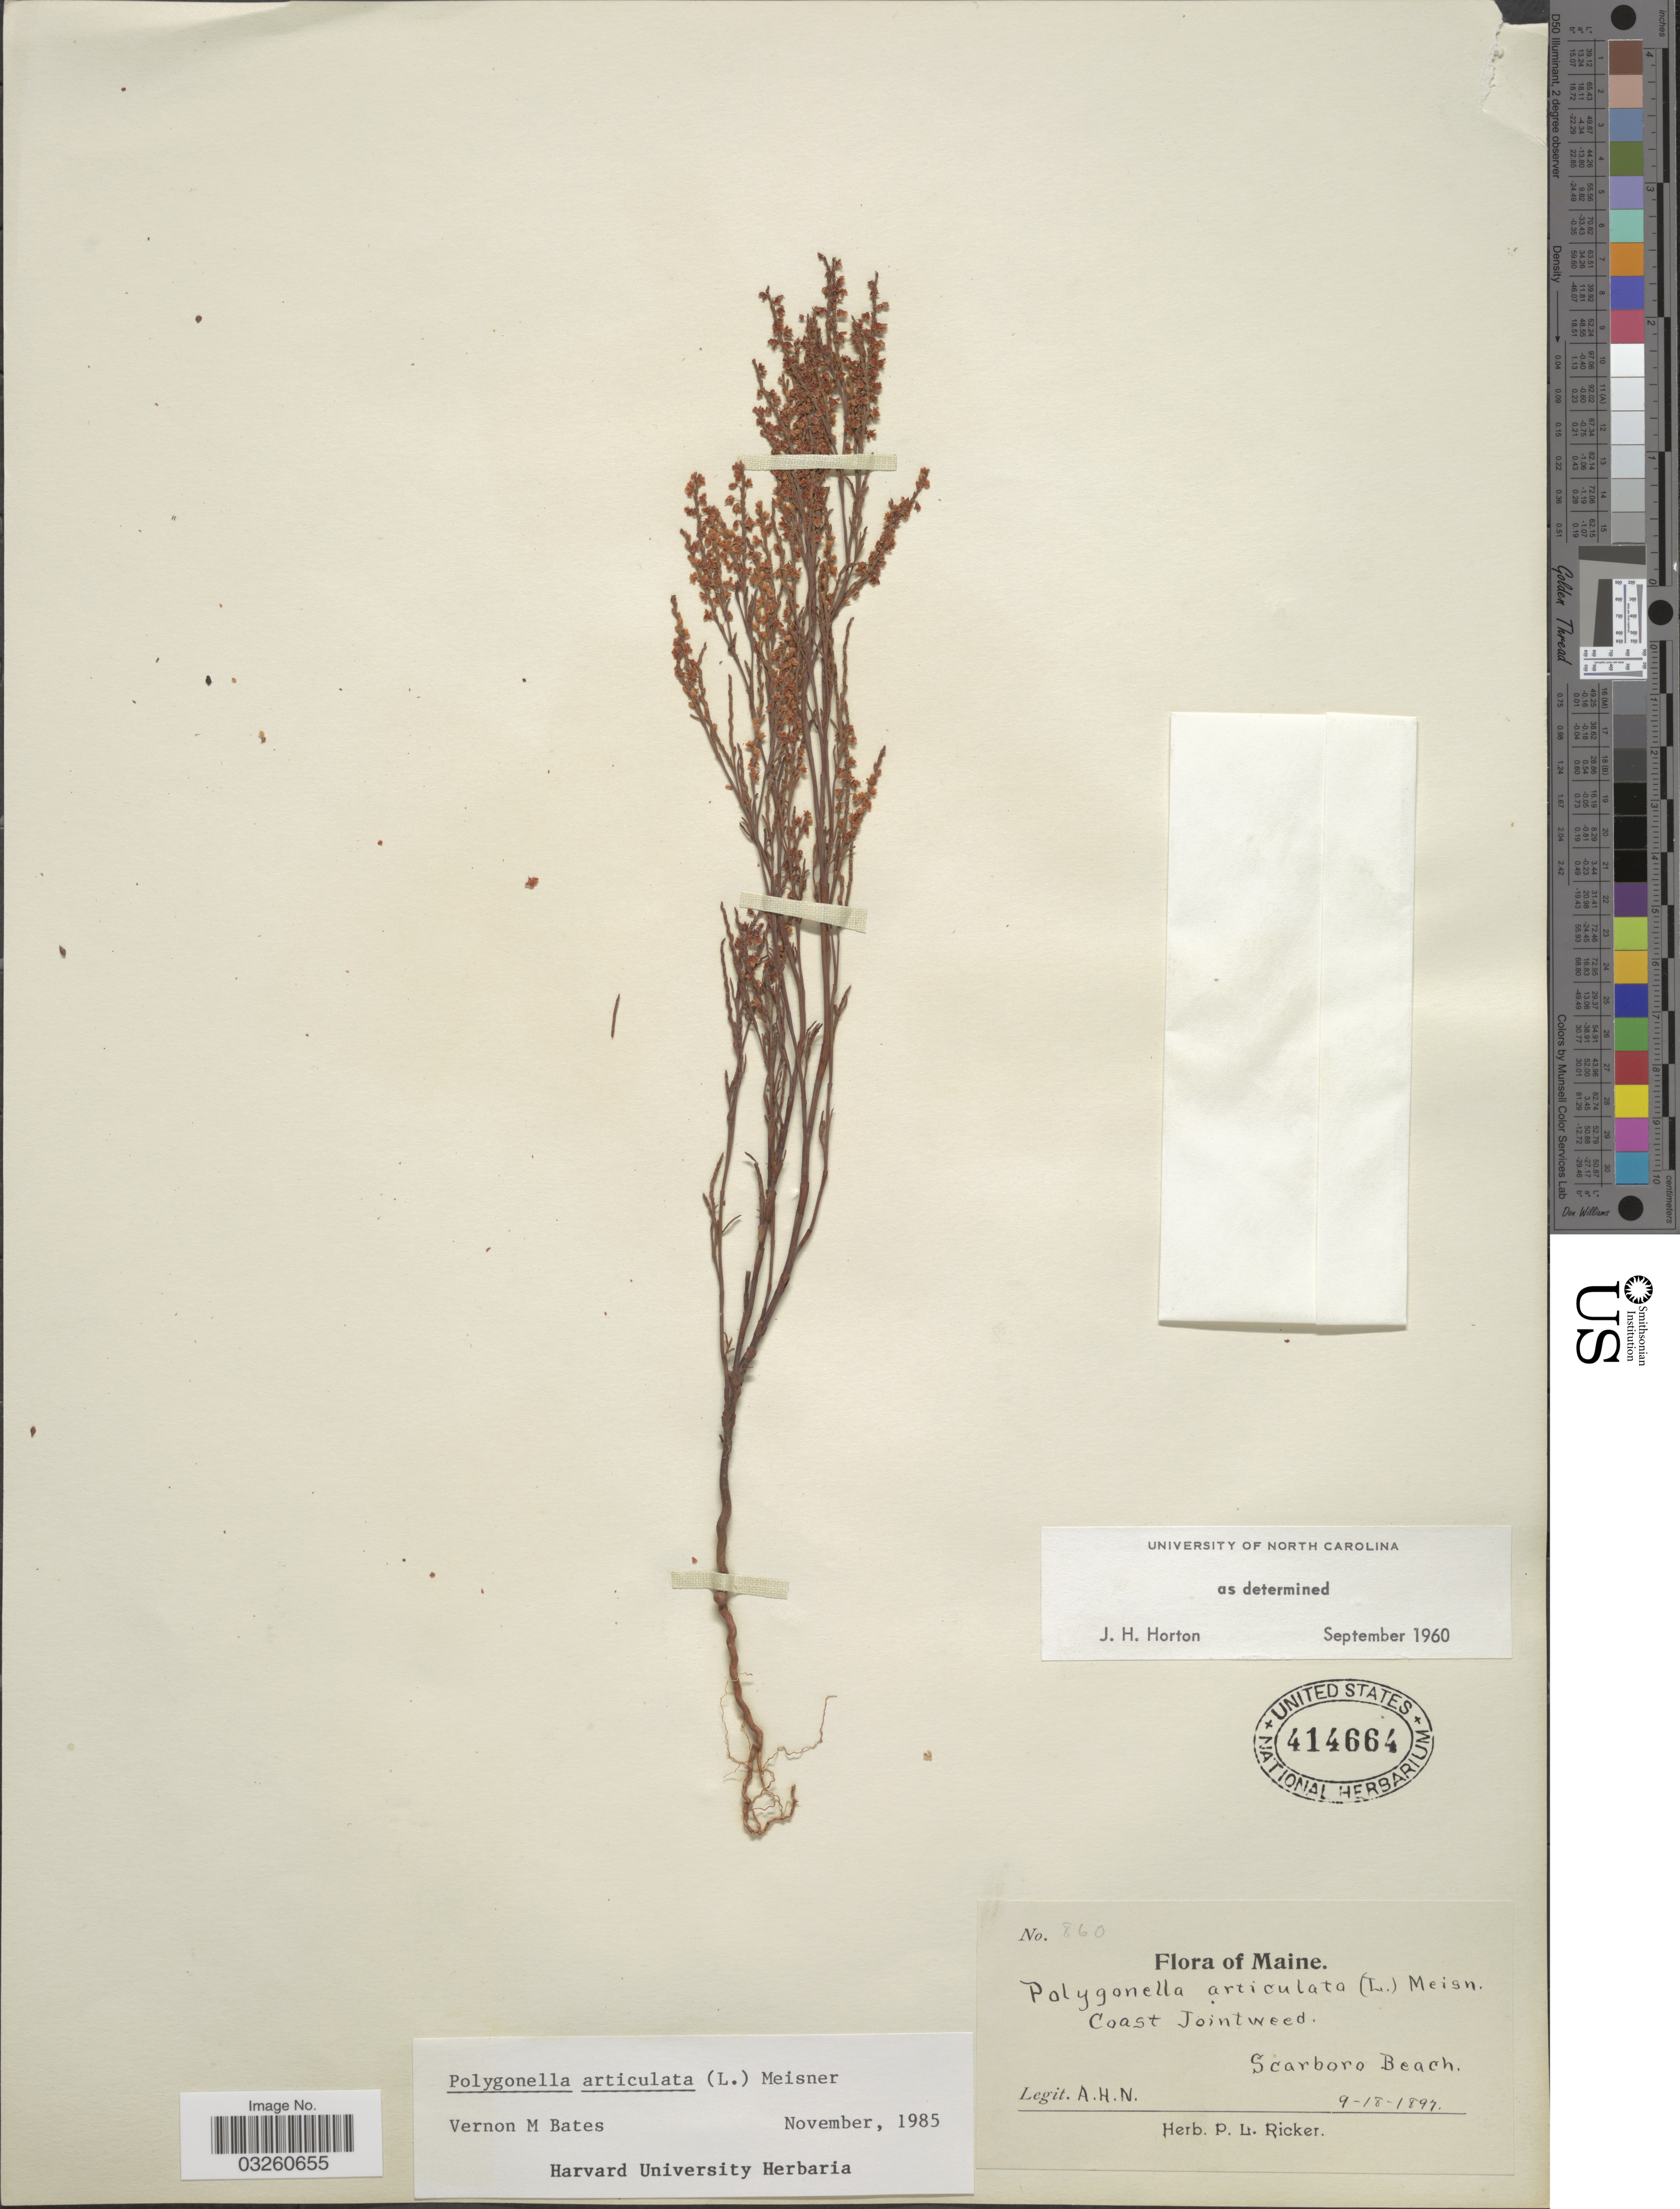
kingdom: Plantae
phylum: Tracheophyta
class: Magnoliopsida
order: Caryophyllales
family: Polygonaceae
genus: Polygonella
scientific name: Polygonella articulata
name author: (L.) Meisn.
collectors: A. H. N.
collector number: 860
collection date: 1897-09-18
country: United States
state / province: Maine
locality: Coast Jointweed. Scarboro Beach.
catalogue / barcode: US 414664